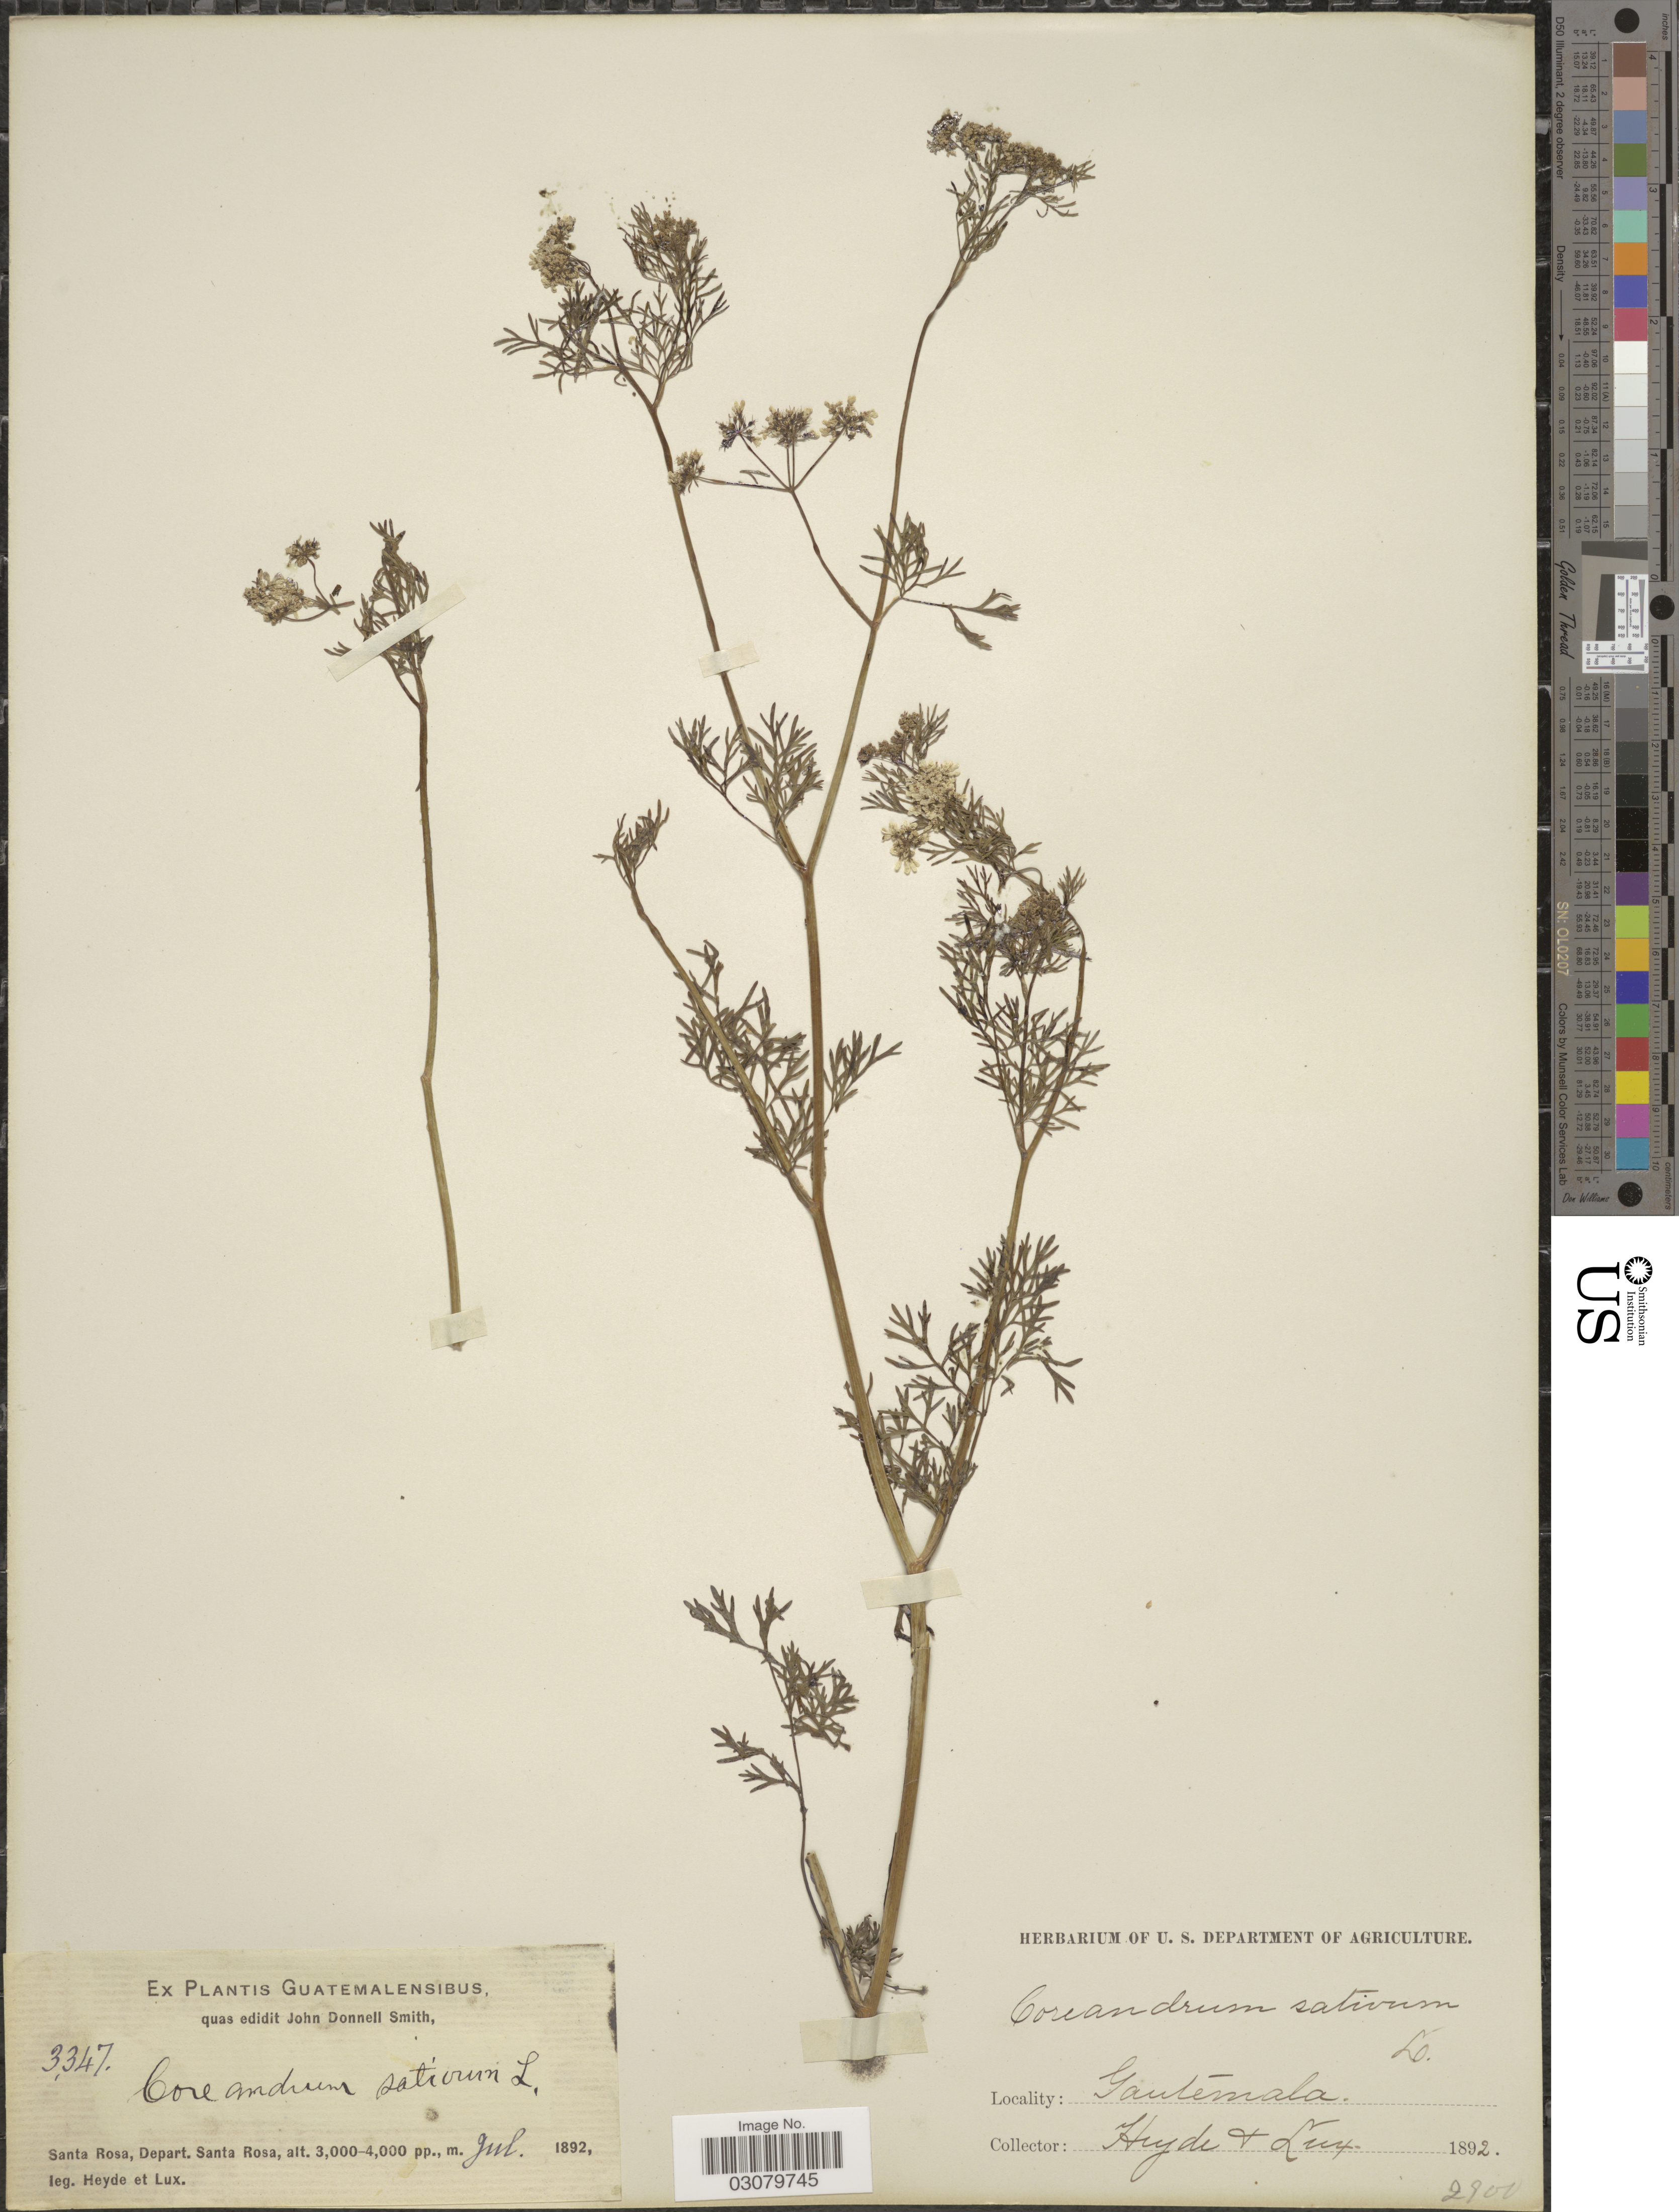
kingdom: Plantae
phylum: Tracheophyta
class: Magnoliopsida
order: Apiales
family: Apiaceae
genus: Coriandrum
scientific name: Coriandrum sativum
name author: L.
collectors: Heyde & Lux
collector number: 3347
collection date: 1892-07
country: Guatemala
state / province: Santa Rosa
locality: Santa Rosa, Depart. Santa Rosa.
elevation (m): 914